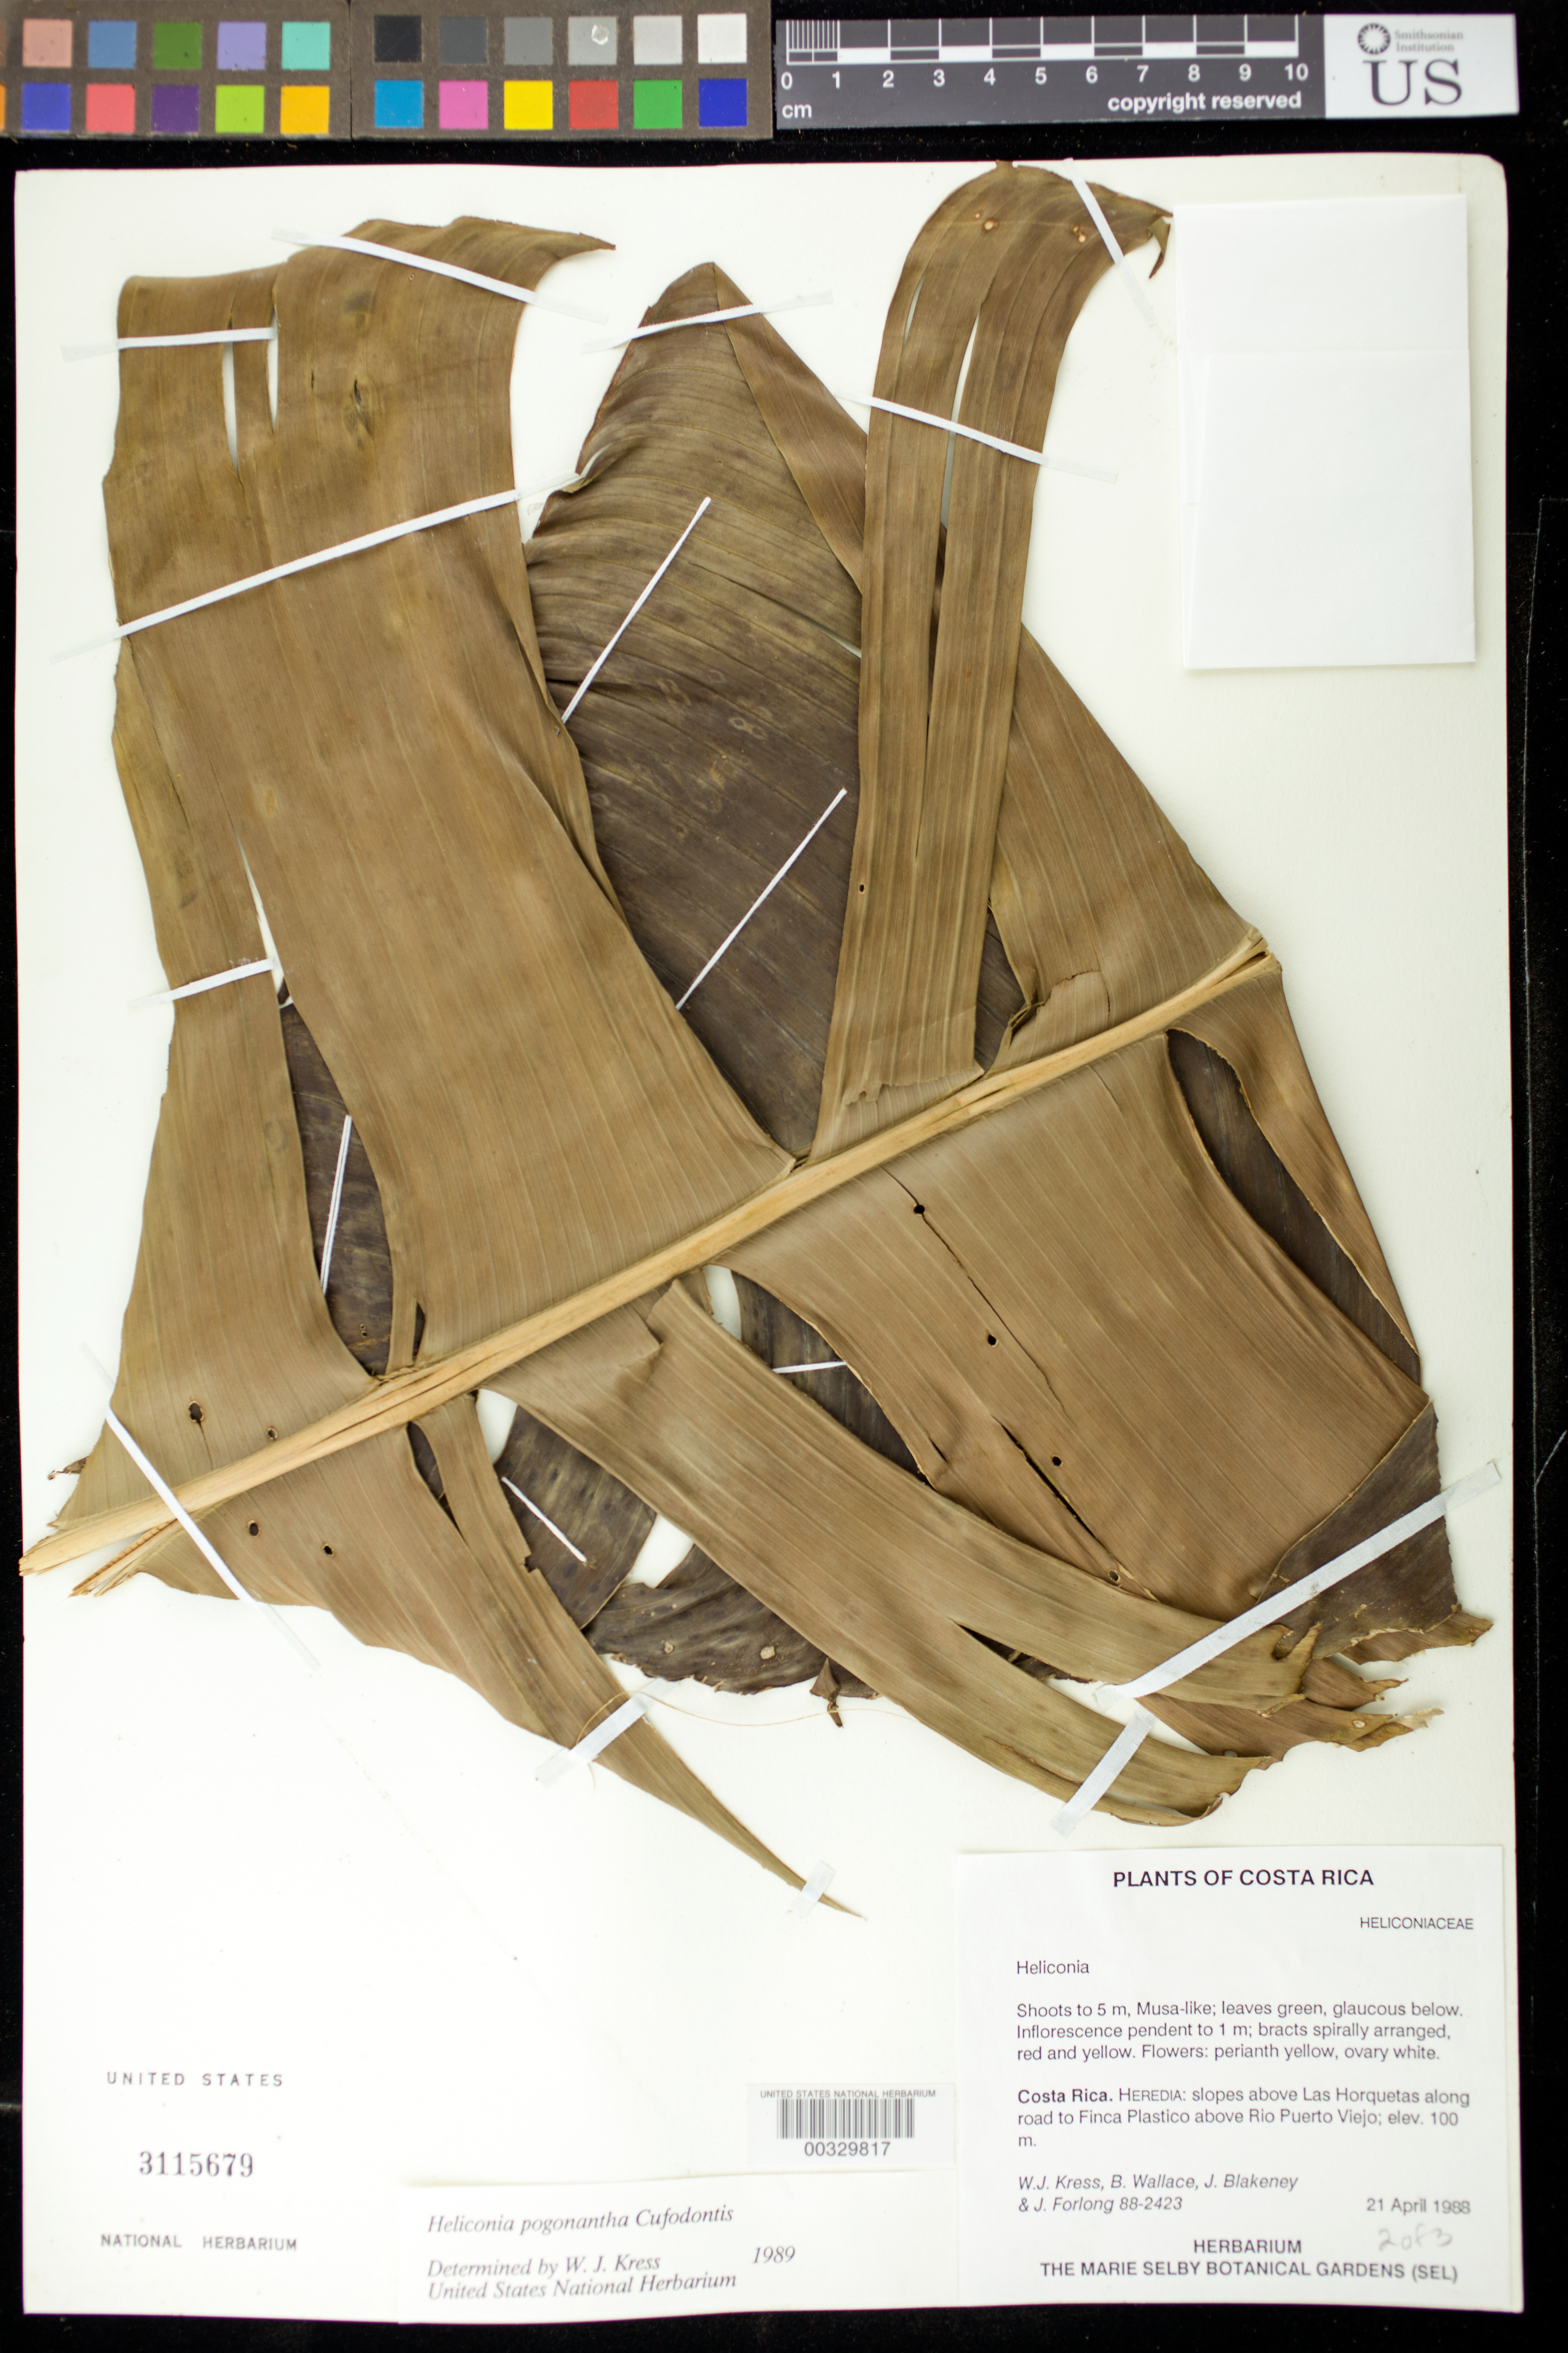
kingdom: Plantae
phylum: Tracheophyta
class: Liliopsida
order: Zingiberales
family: Heliconiaceae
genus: Heliconia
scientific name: Heliconia pogonantha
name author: Cufod.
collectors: W. J. Kress, B. Wallace, J. Blakeney & J. Forlong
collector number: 88-2423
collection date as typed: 21 Apr 1988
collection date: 1988-04-21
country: Costa Rica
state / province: Heredia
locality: Slopes above las horquetas along road to finca plastico above rio puerto viejo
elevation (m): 100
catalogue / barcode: US 3115679